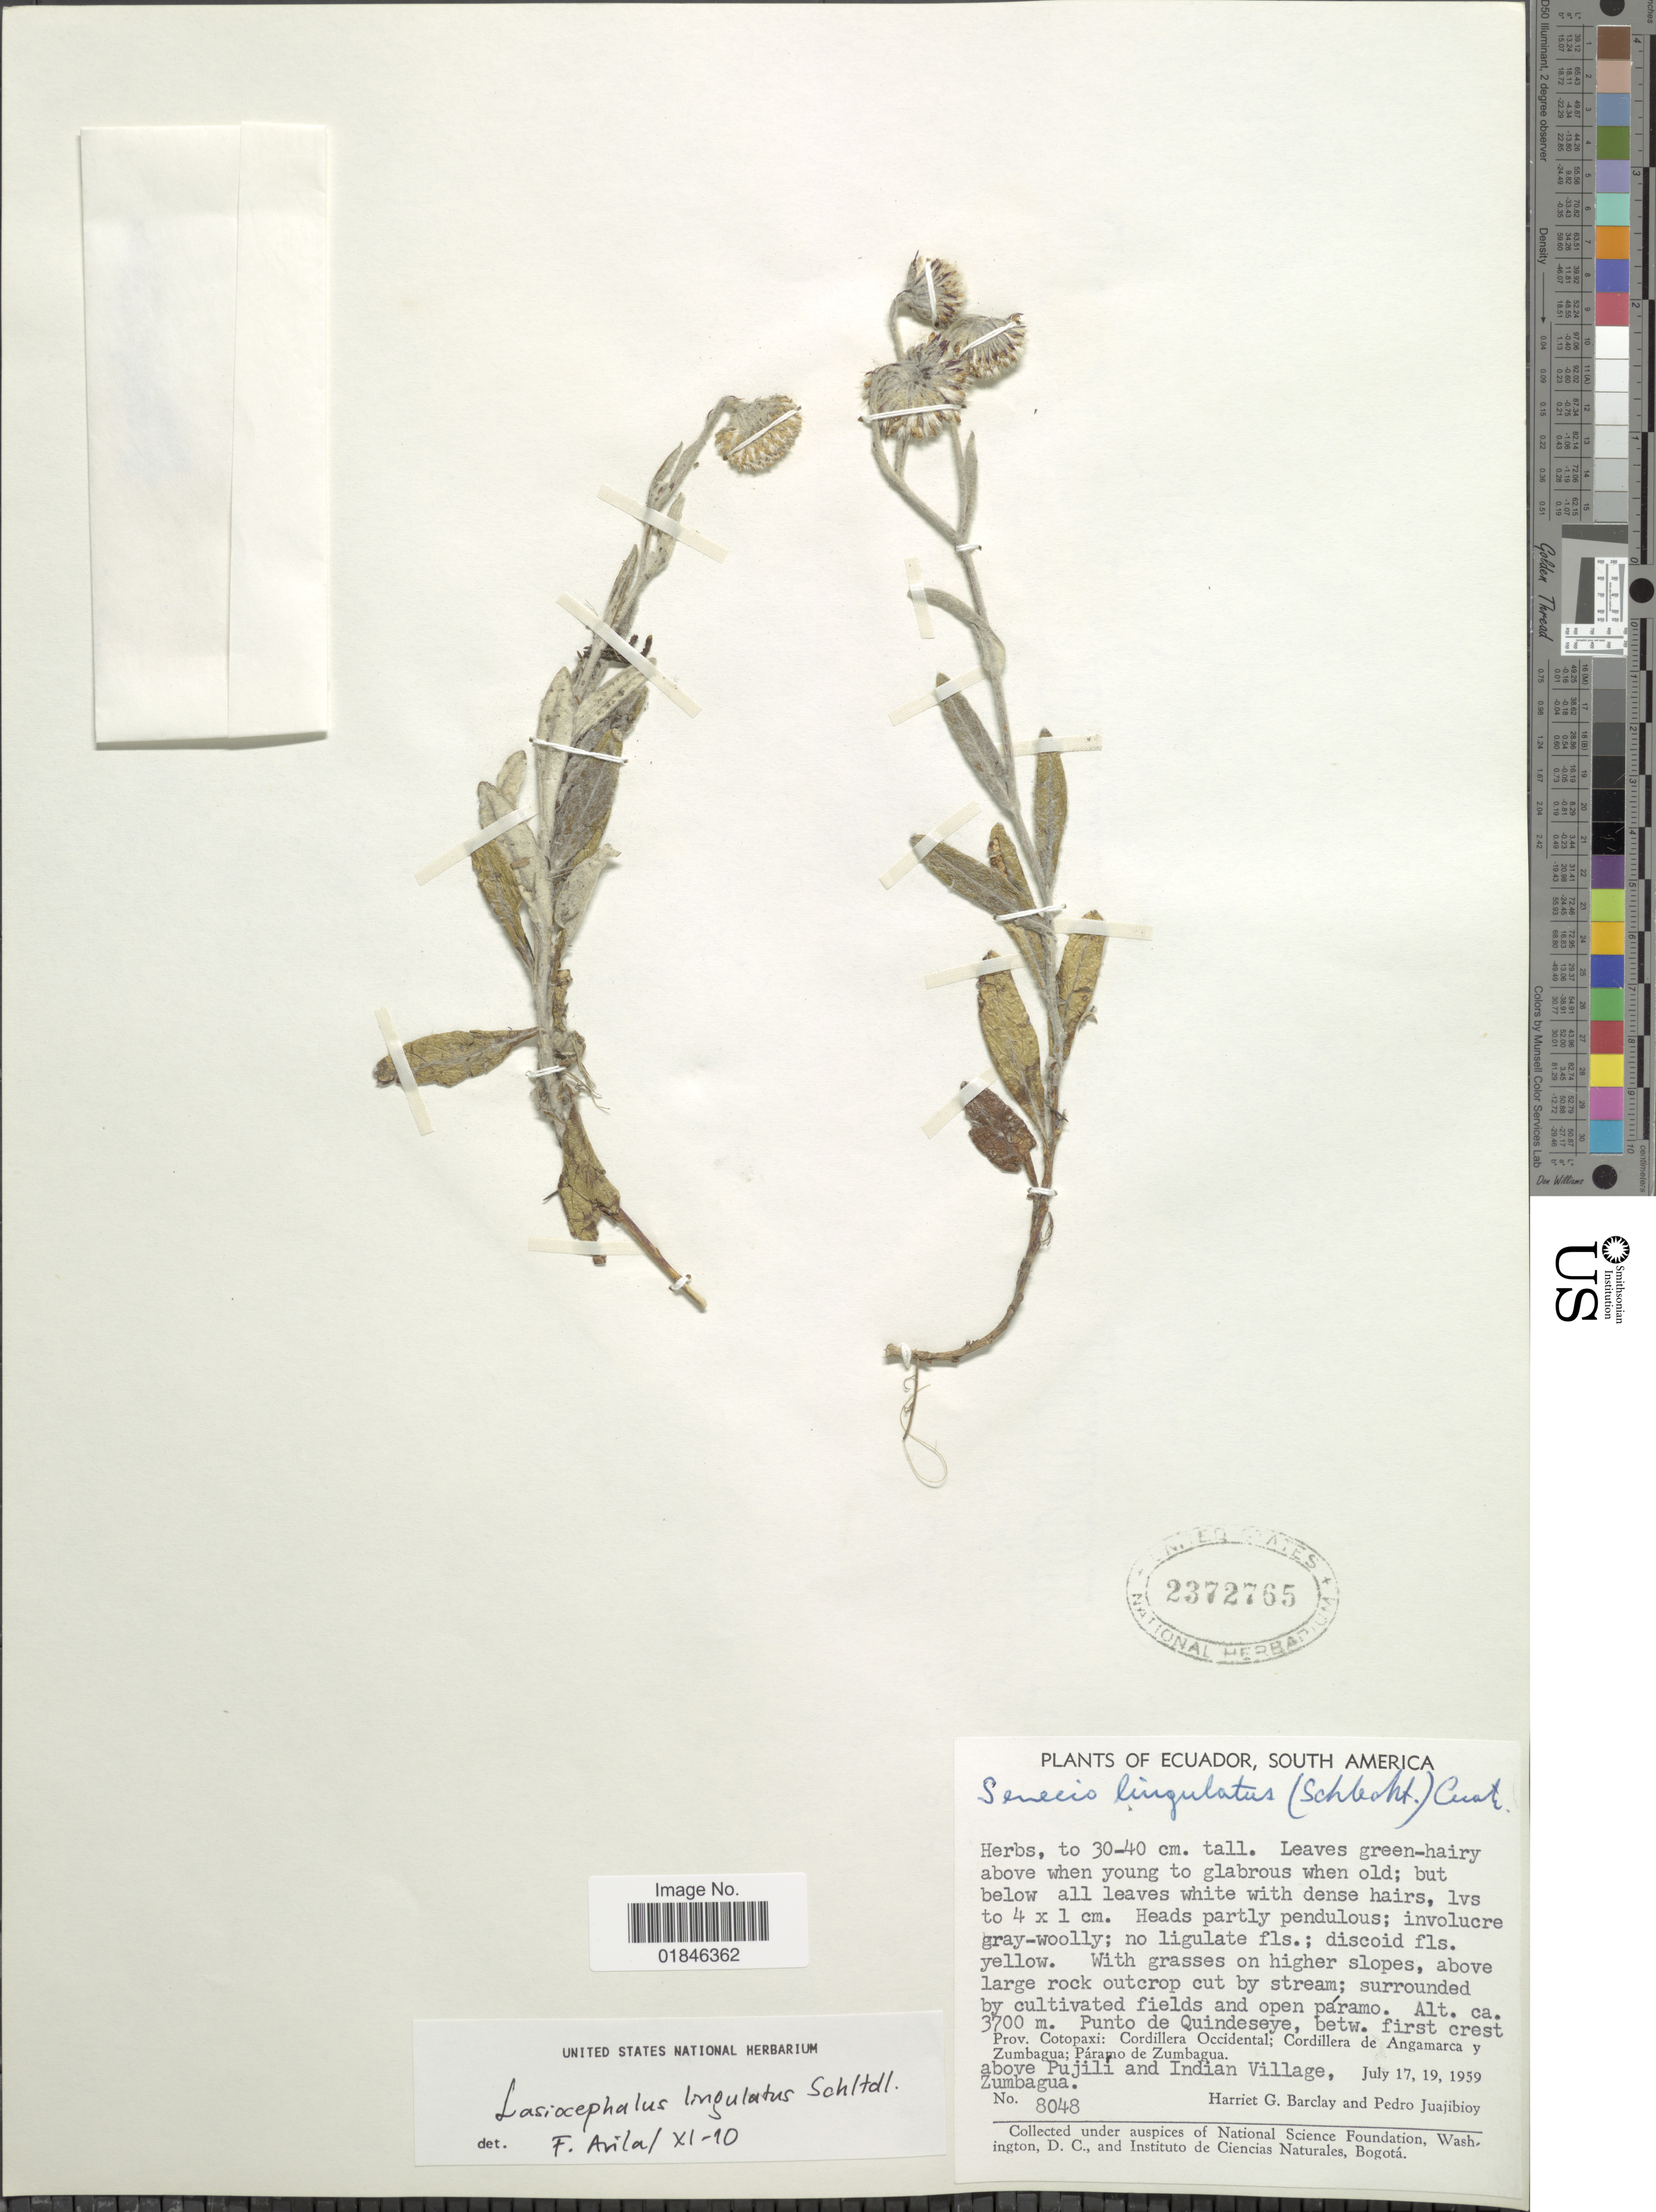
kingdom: Plantae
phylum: Tracheophyta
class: Magnoliopsida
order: Asterales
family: Asteraceae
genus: Senecio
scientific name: Senecio lingulatus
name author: (Schltdl.) Cuatrec.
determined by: Salomon, Luciana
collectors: H. G. Barclay & P. Juajibioy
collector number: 8048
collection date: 1959-07-17/1959-07-19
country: Ecuador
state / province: Cotopaxi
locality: Punto de Quindeseye, betw. fisrst crest above Pujili and Indian village. Prov, Cotopaxi: Cordillera Occidental; Cordiller de Angamarca y Zumbagua; paramo de Zumbagua.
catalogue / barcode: US 2372765